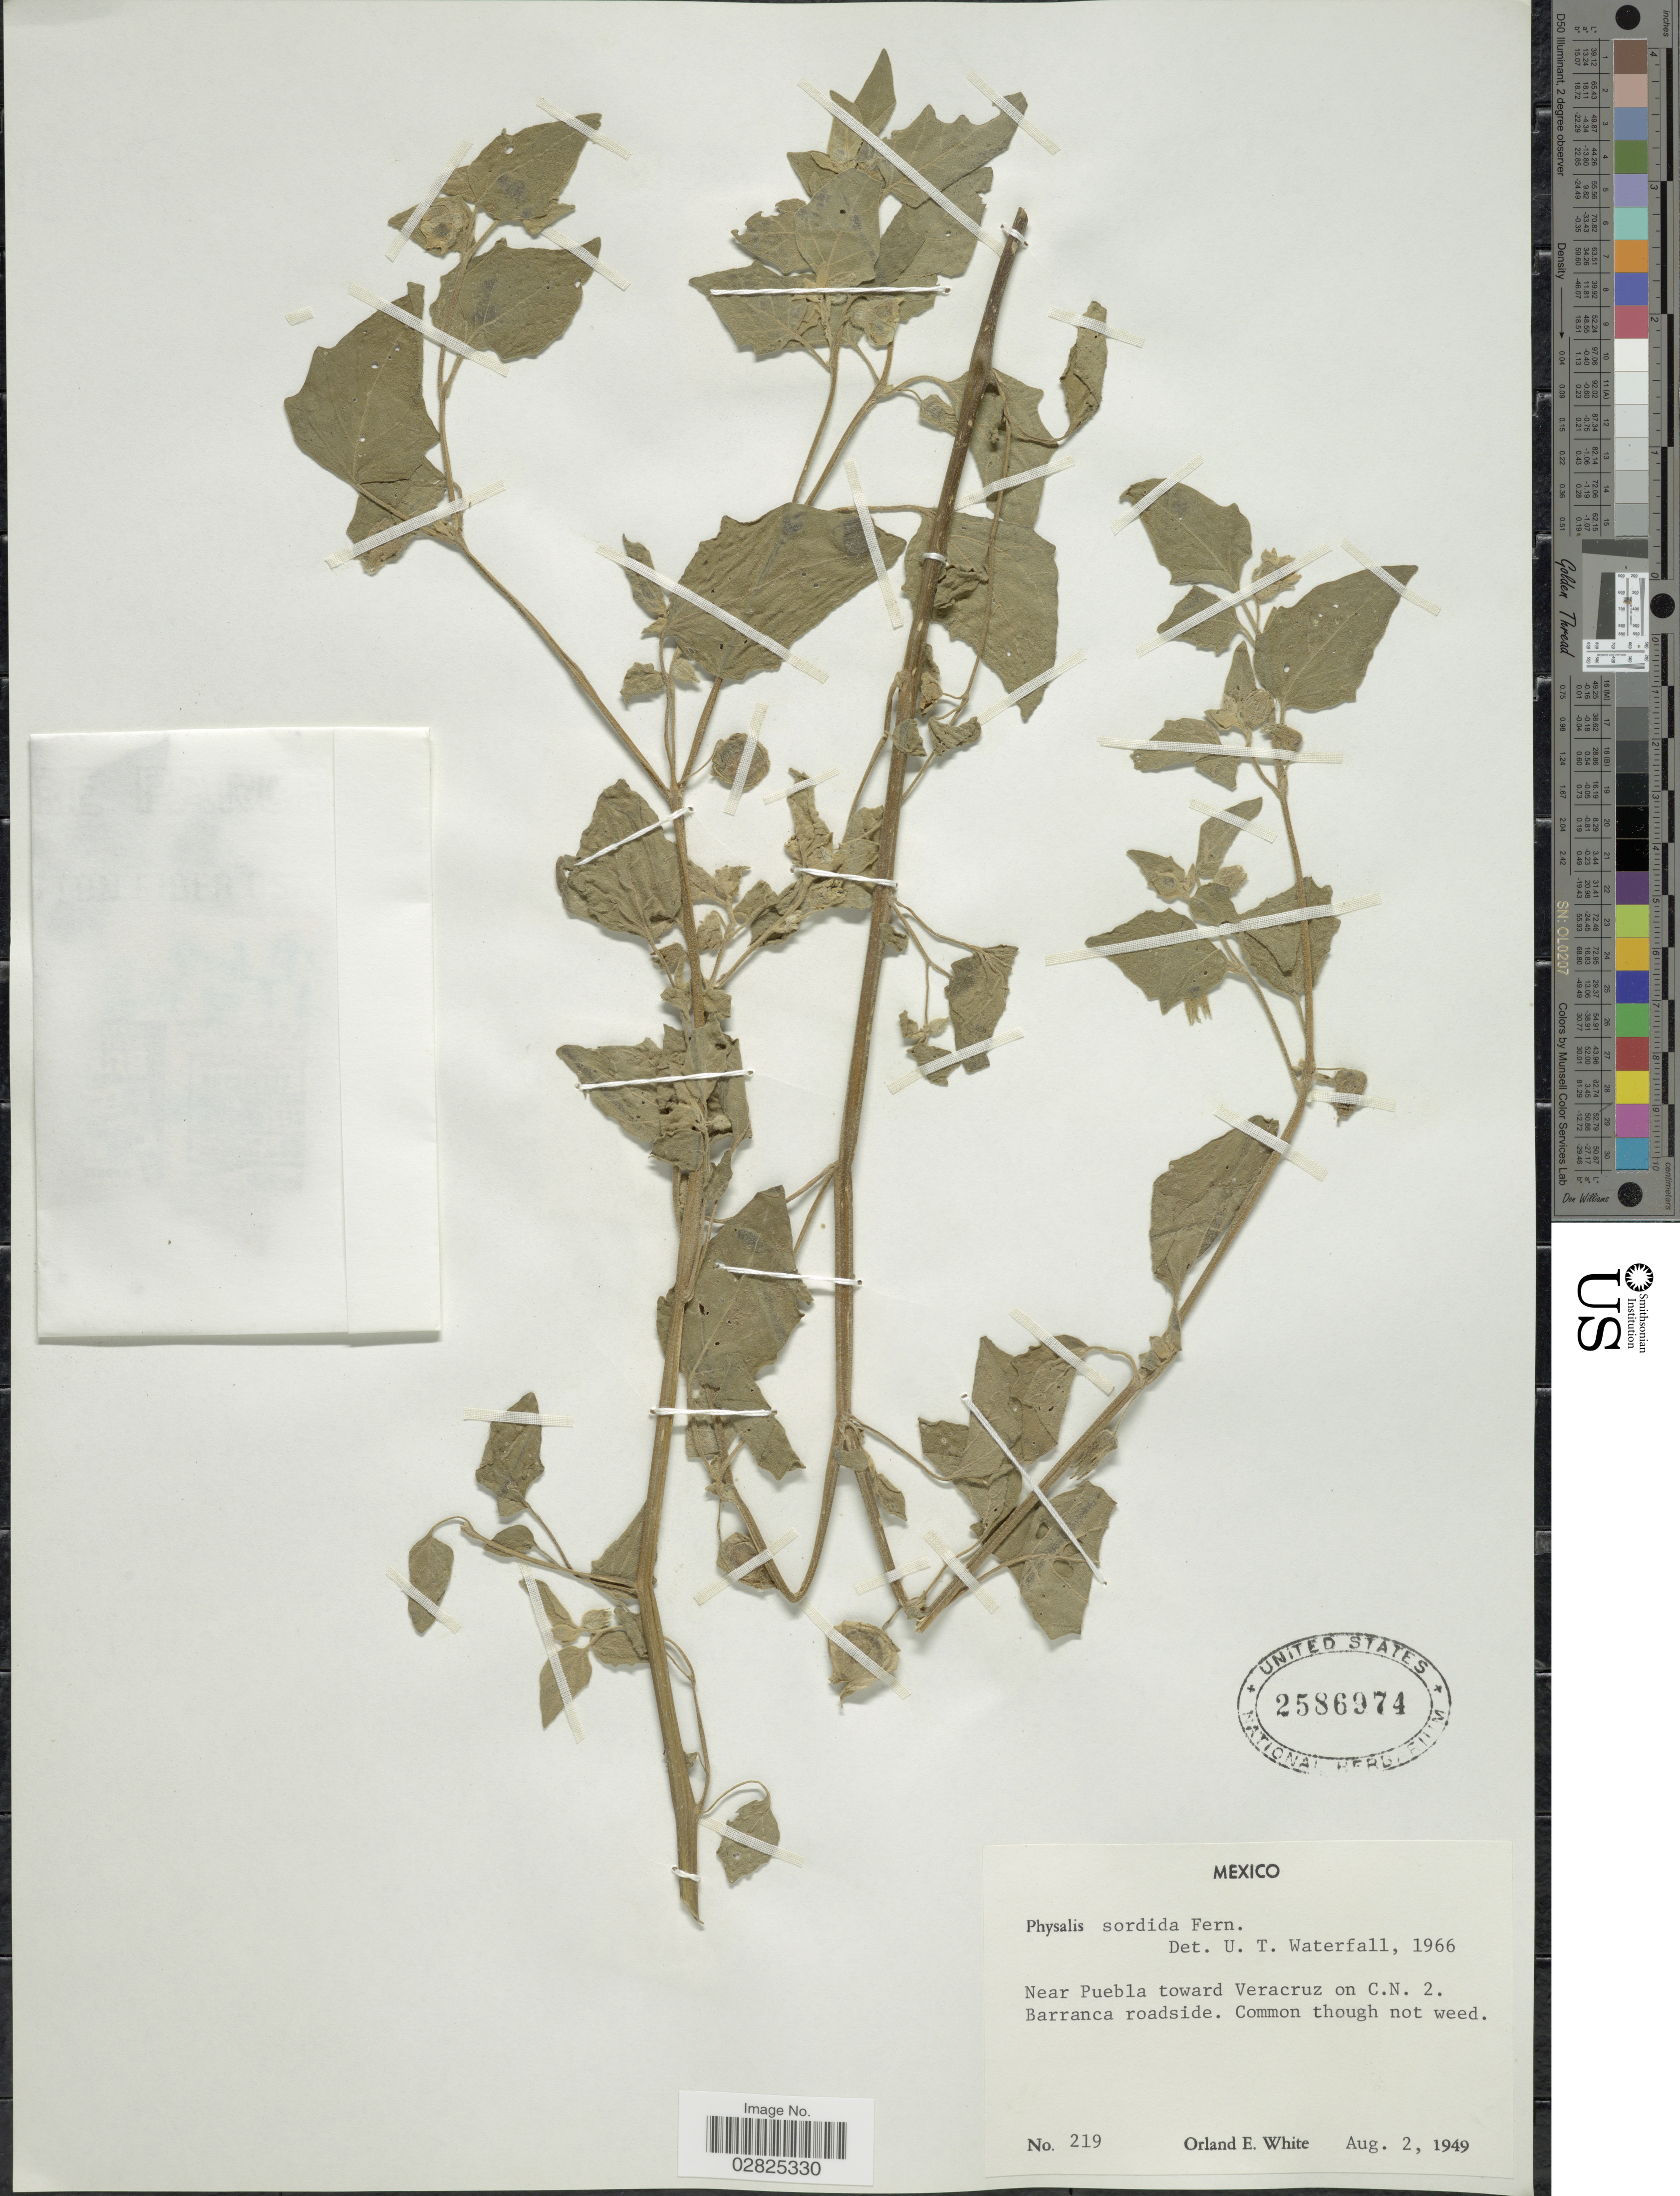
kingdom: Plantae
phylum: Tracheophyta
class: Magnoliopsida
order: Solanales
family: Solanaceae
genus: Physalis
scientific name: Physalis sordida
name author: Fernald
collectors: O. E. White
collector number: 219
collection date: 1949-08-02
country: Mexico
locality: Near Puebla toward Veracruz on C.N. 2.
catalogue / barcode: US 2586974